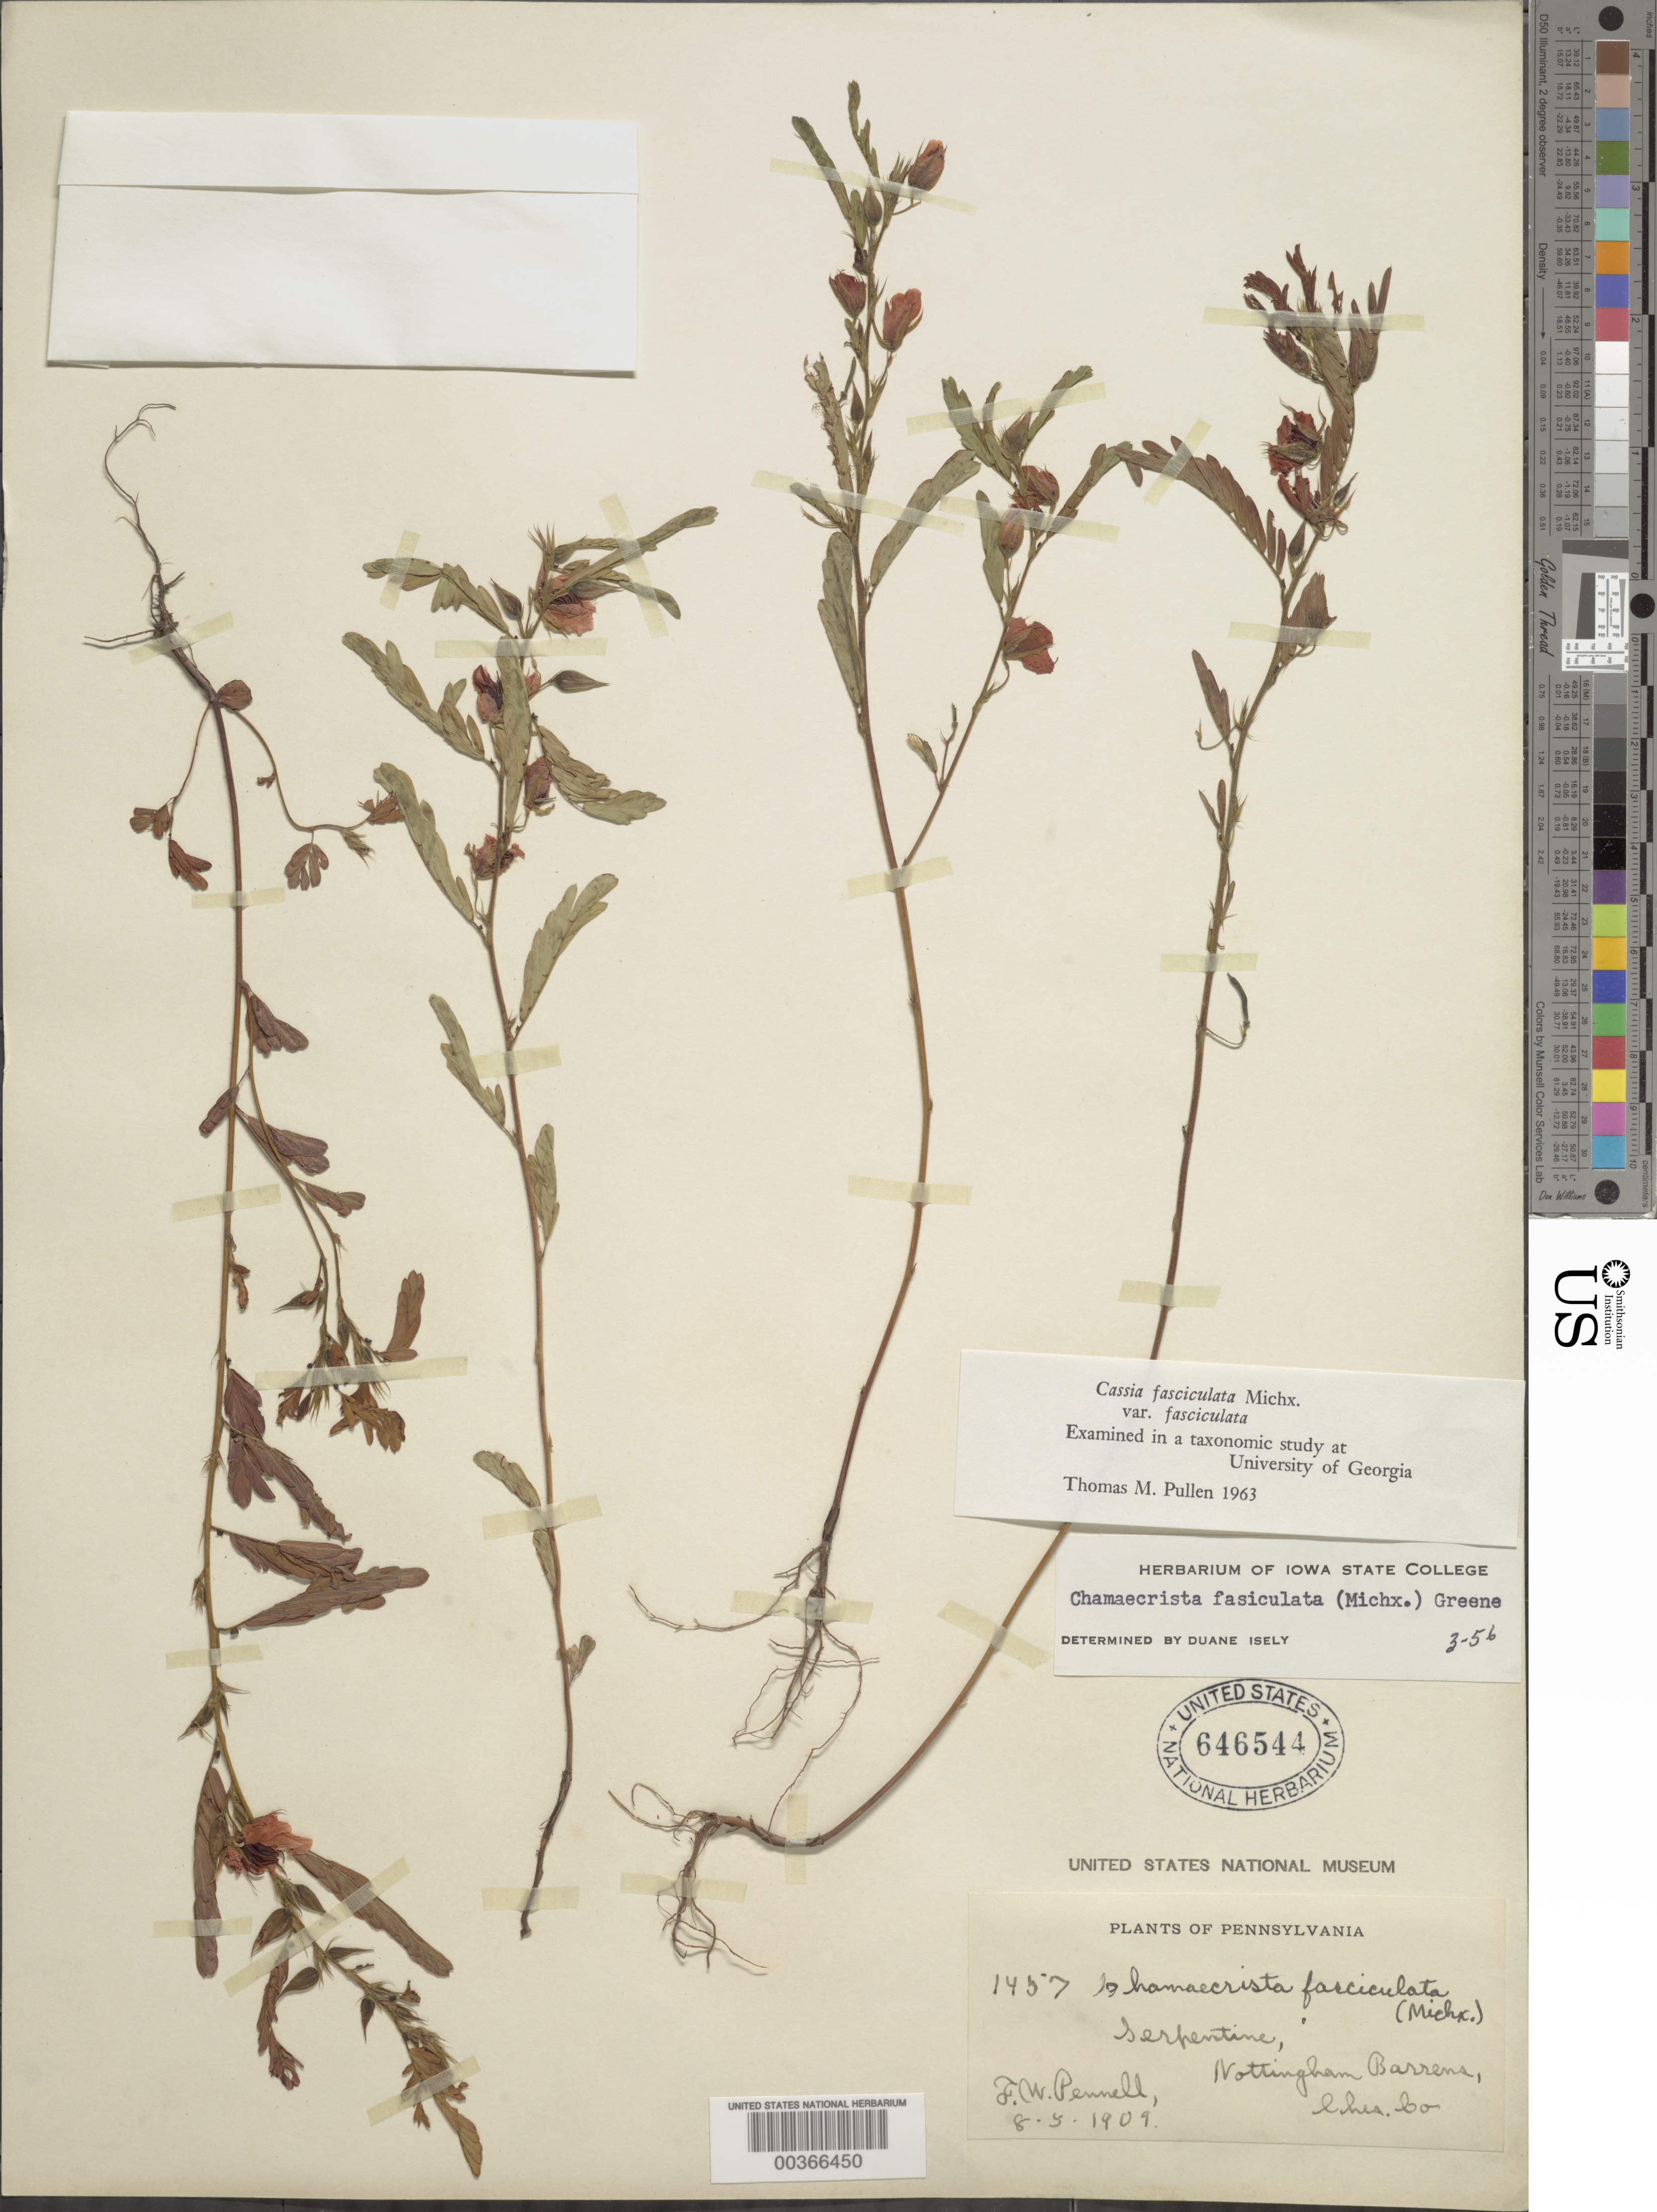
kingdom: Plantae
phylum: Tracheophyta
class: Magnoliopsida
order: Fabales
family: Fabaceae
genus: Chamaecrista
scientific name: Chamaecrista fasciculata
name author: (Michx.) Greene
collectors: F. W. Pennell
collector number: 1457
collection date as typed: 08 May 1909 or 05 Aug 1909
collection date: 1909-05-08 or 1909-08-05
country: United States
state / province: Pennsylvania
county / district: Chester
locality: Nottingham barrens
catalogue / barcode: US 646544